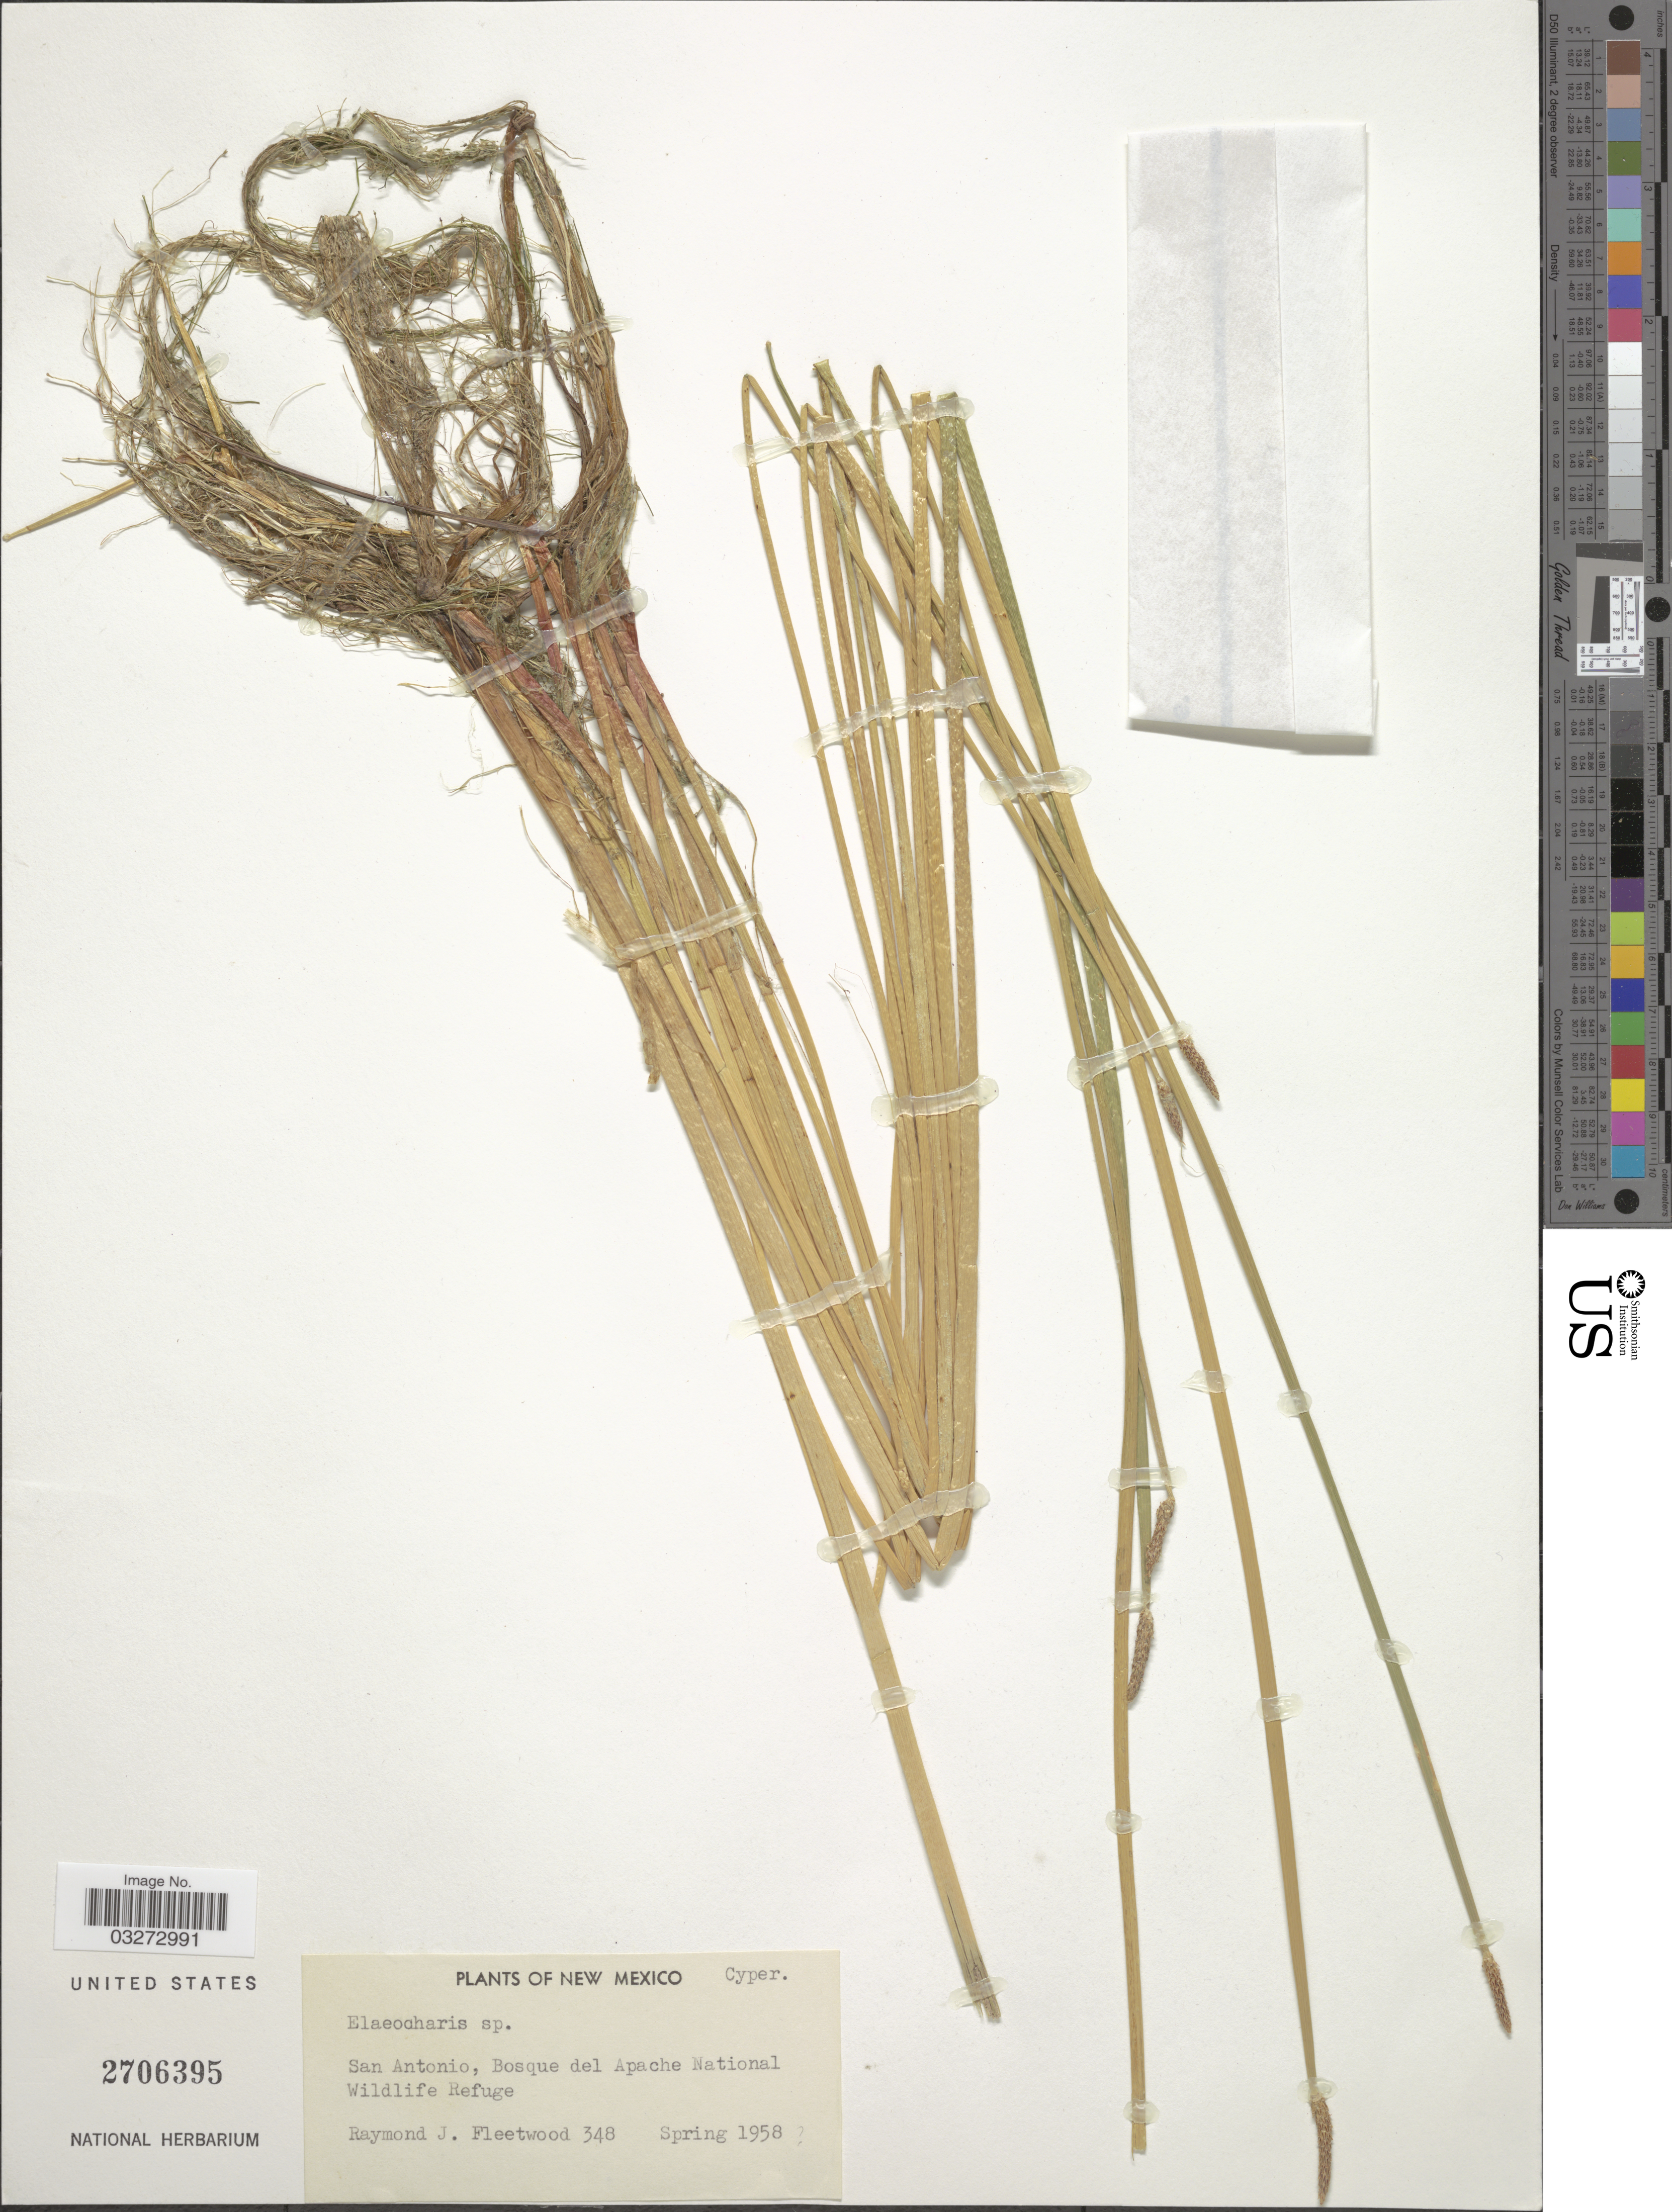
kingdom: Plantae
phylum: Tracheophyta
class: Liliopsida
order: Poales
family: Cyperaceae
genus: Eleocharis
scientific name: Eleocharis sp.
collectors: R. J. Fleetwood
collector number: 348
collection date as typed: Spring 1958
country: United States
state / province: New Mexico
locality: San Antonio, Bosque del Apache National Wildlife Refuge.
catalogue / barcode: US 2706395